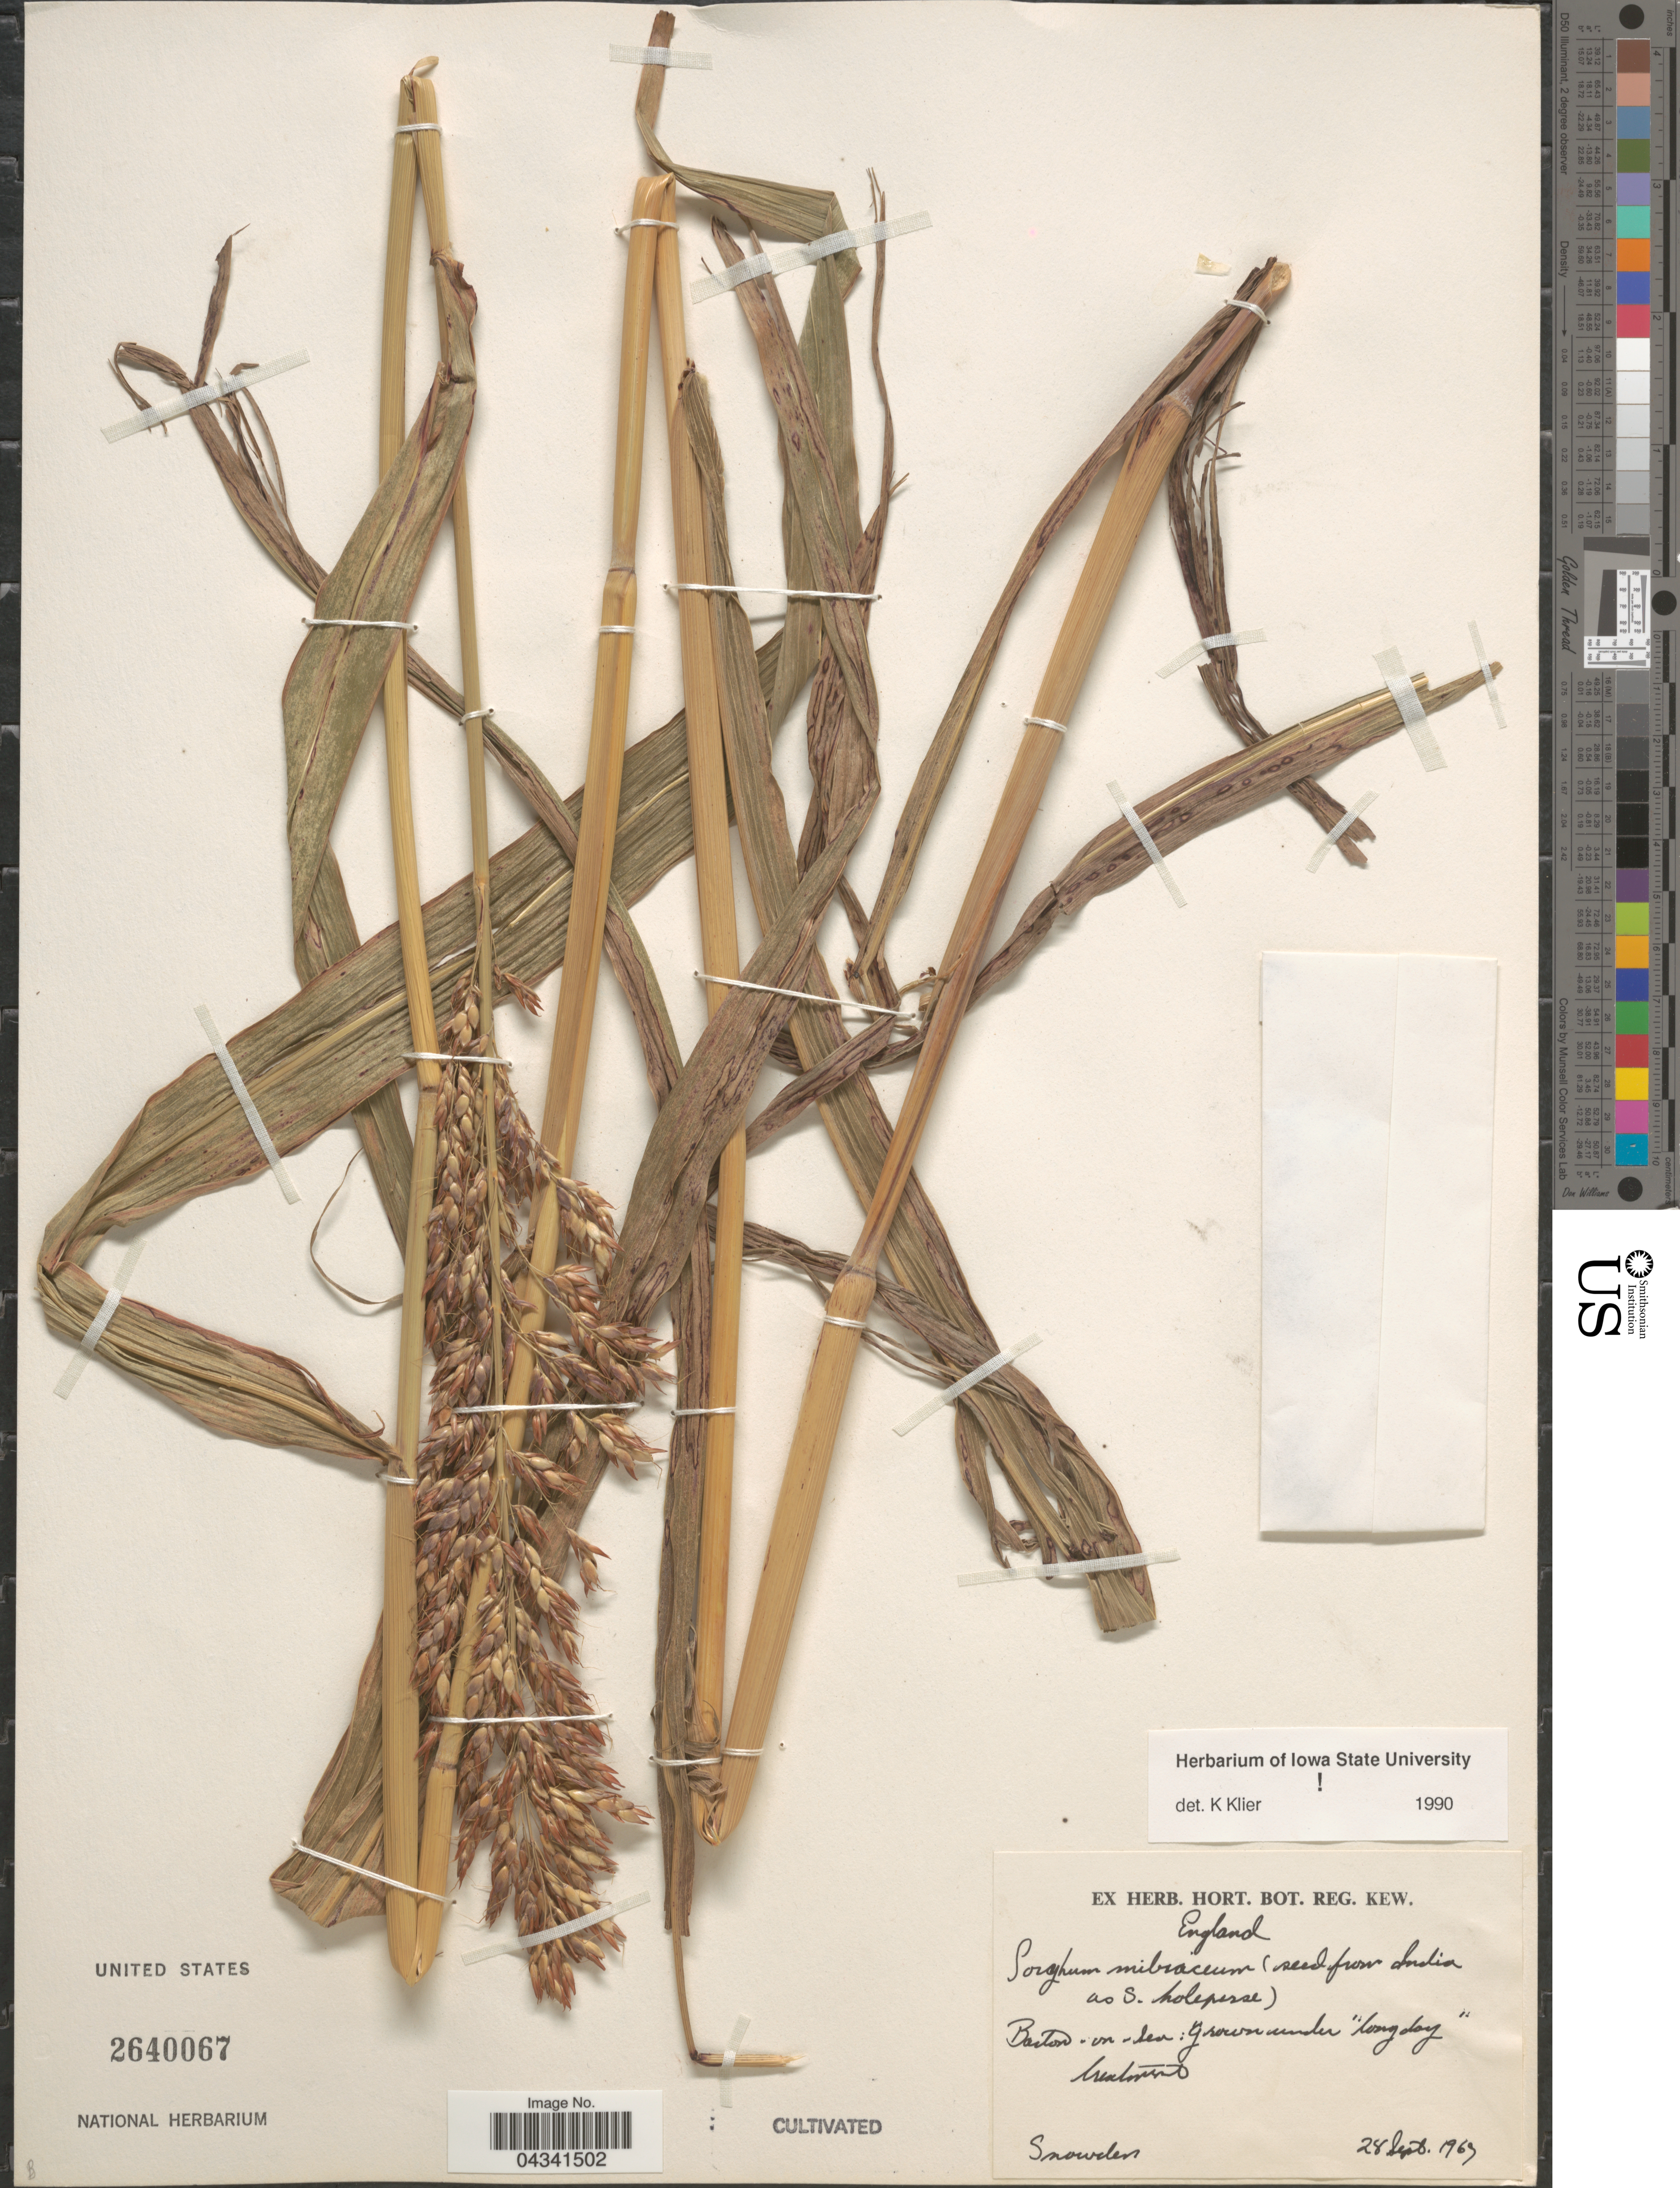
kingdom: Plantae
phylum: Tracheophyta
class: Liliopsida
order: Poales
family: Poaceae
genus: Sorghum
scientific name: Sorghum sp.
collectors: Snowden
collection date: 1969-09-28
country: United Kingdom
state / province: England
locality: Barton-on-sea.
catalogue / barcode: US 2640067